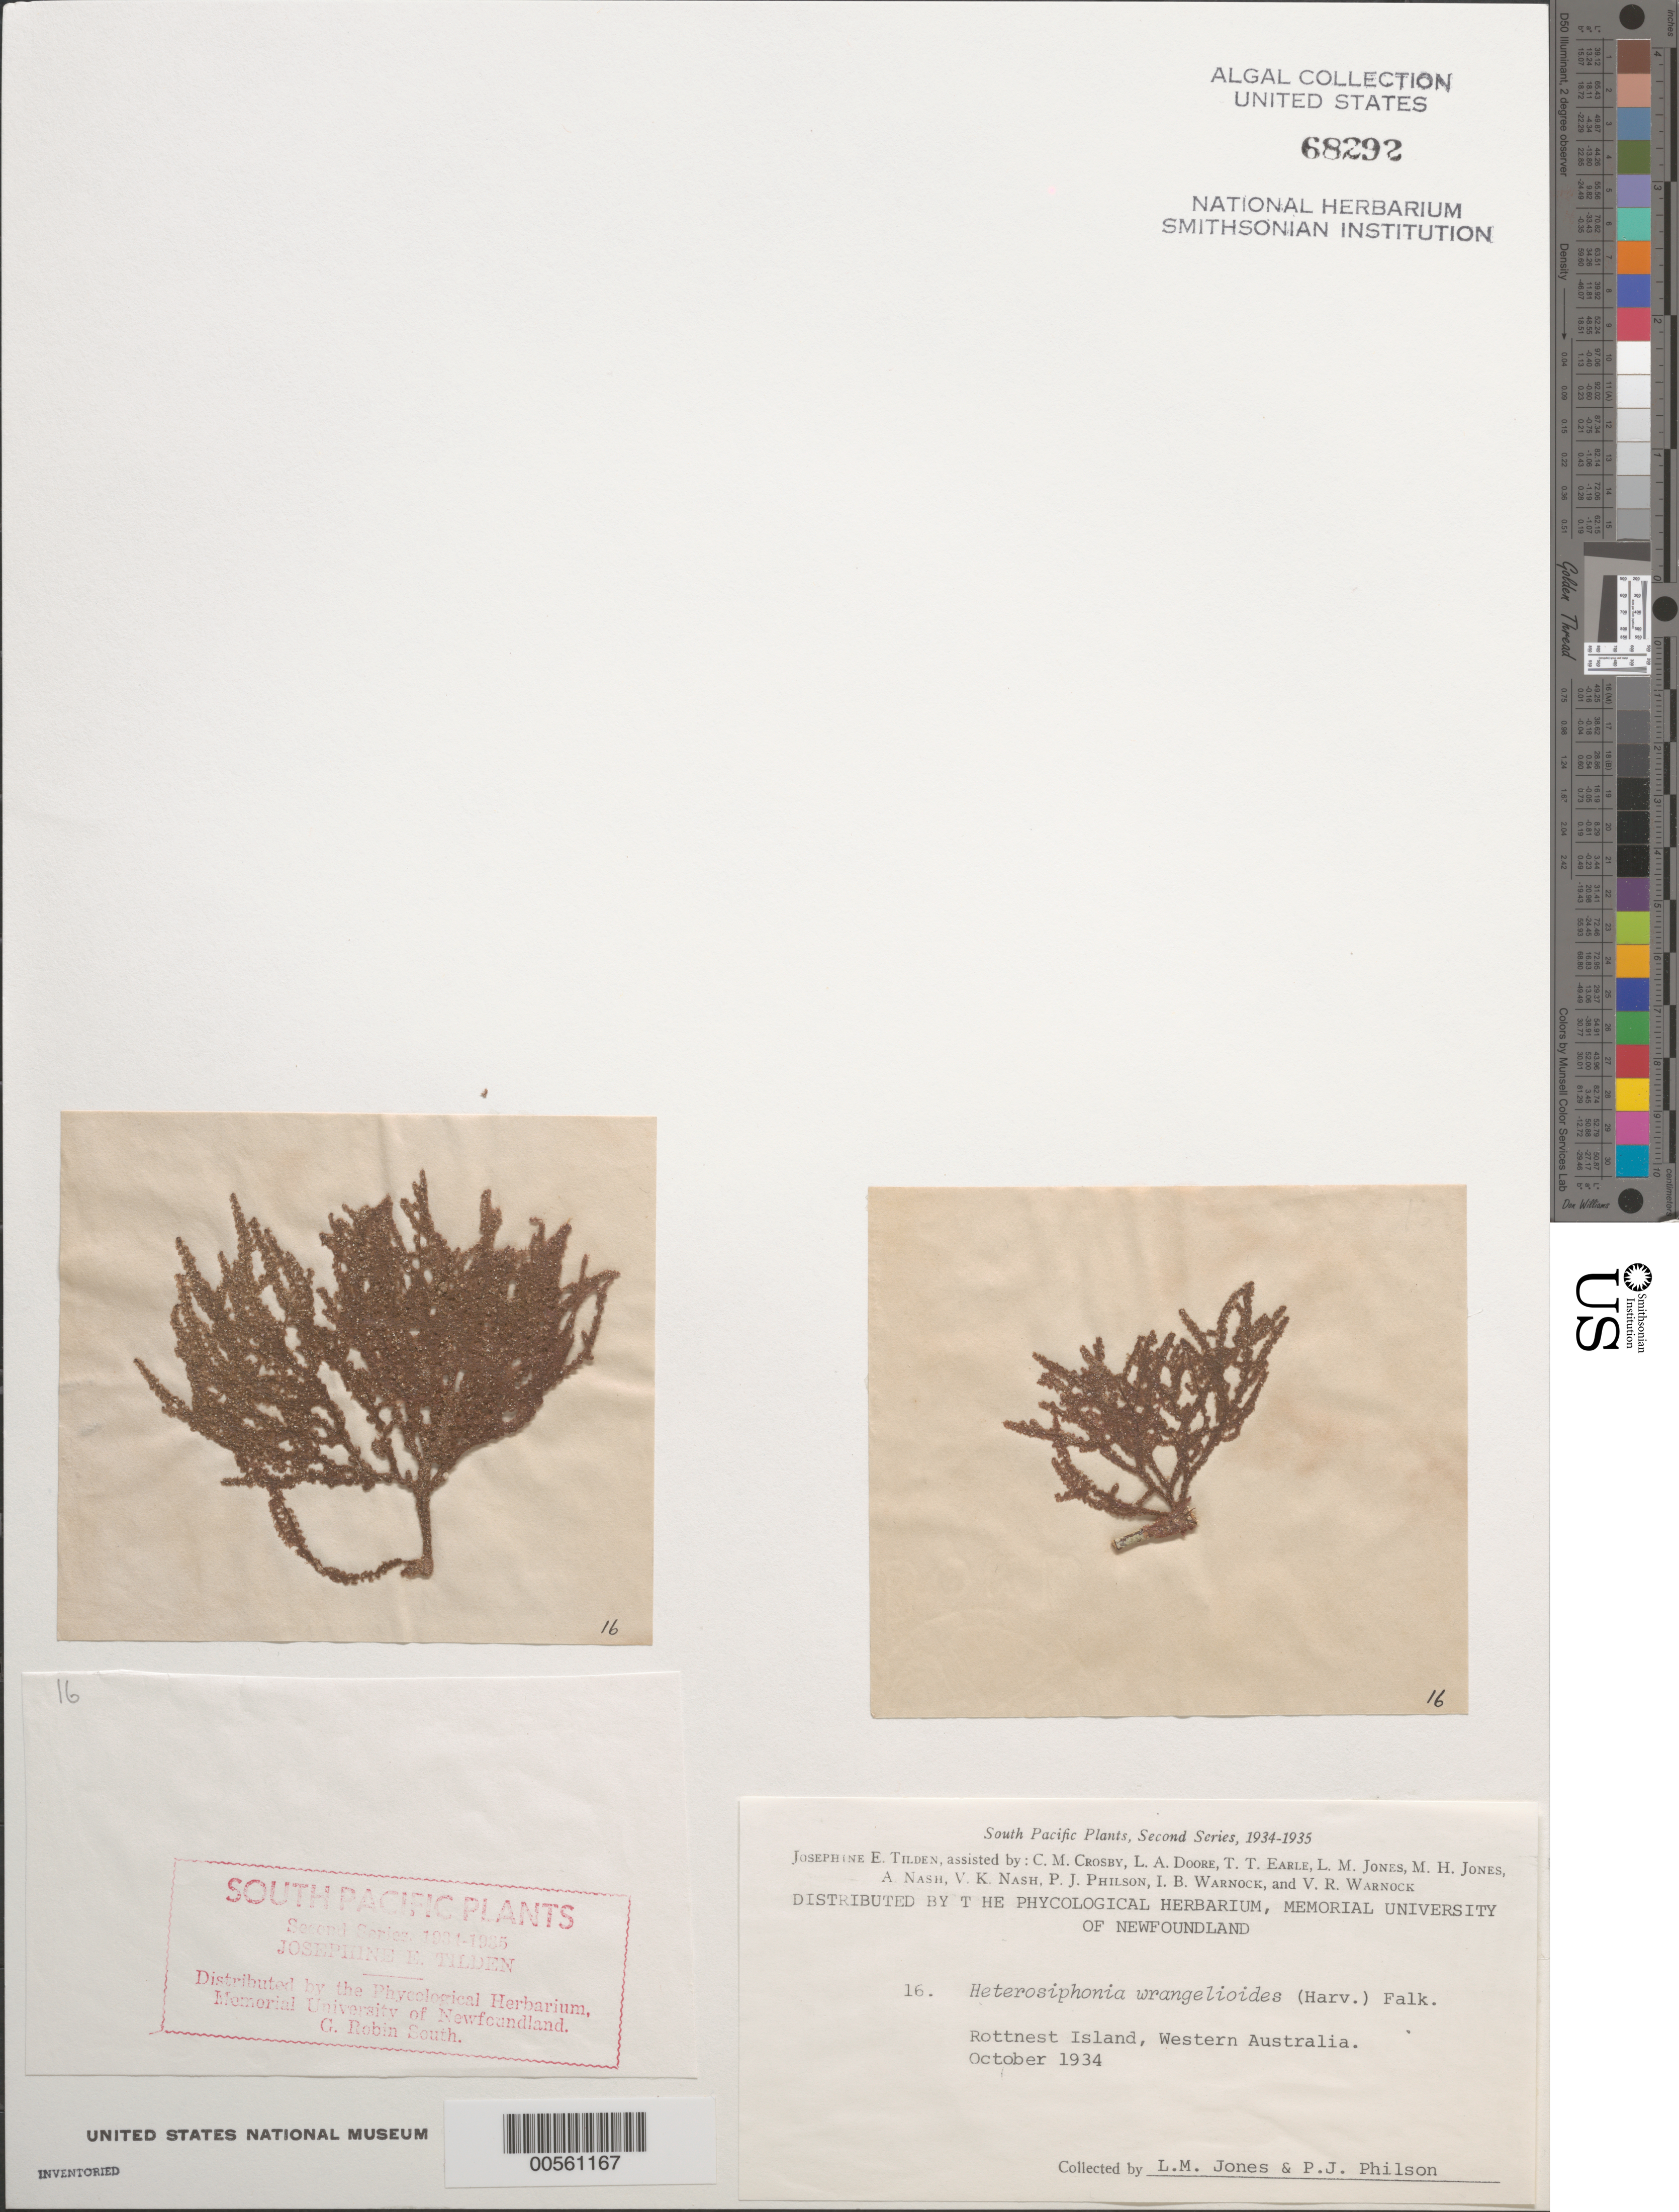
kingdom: Plantae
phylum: Rhodophyta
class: Florideophyceae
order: Ceramiales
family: Dasyaceae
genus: Heterosiphonia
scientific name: Heterosiphonia wrangelioides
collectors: L. M. Jones & P. Philson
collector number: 16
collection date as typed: Oct 1934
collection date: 1934-10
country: Australia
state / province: Western Australia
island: Rottnest Island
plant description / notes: Tilden, South Pacific Plants, Second Series, 1934-1935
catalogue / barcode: US 68292